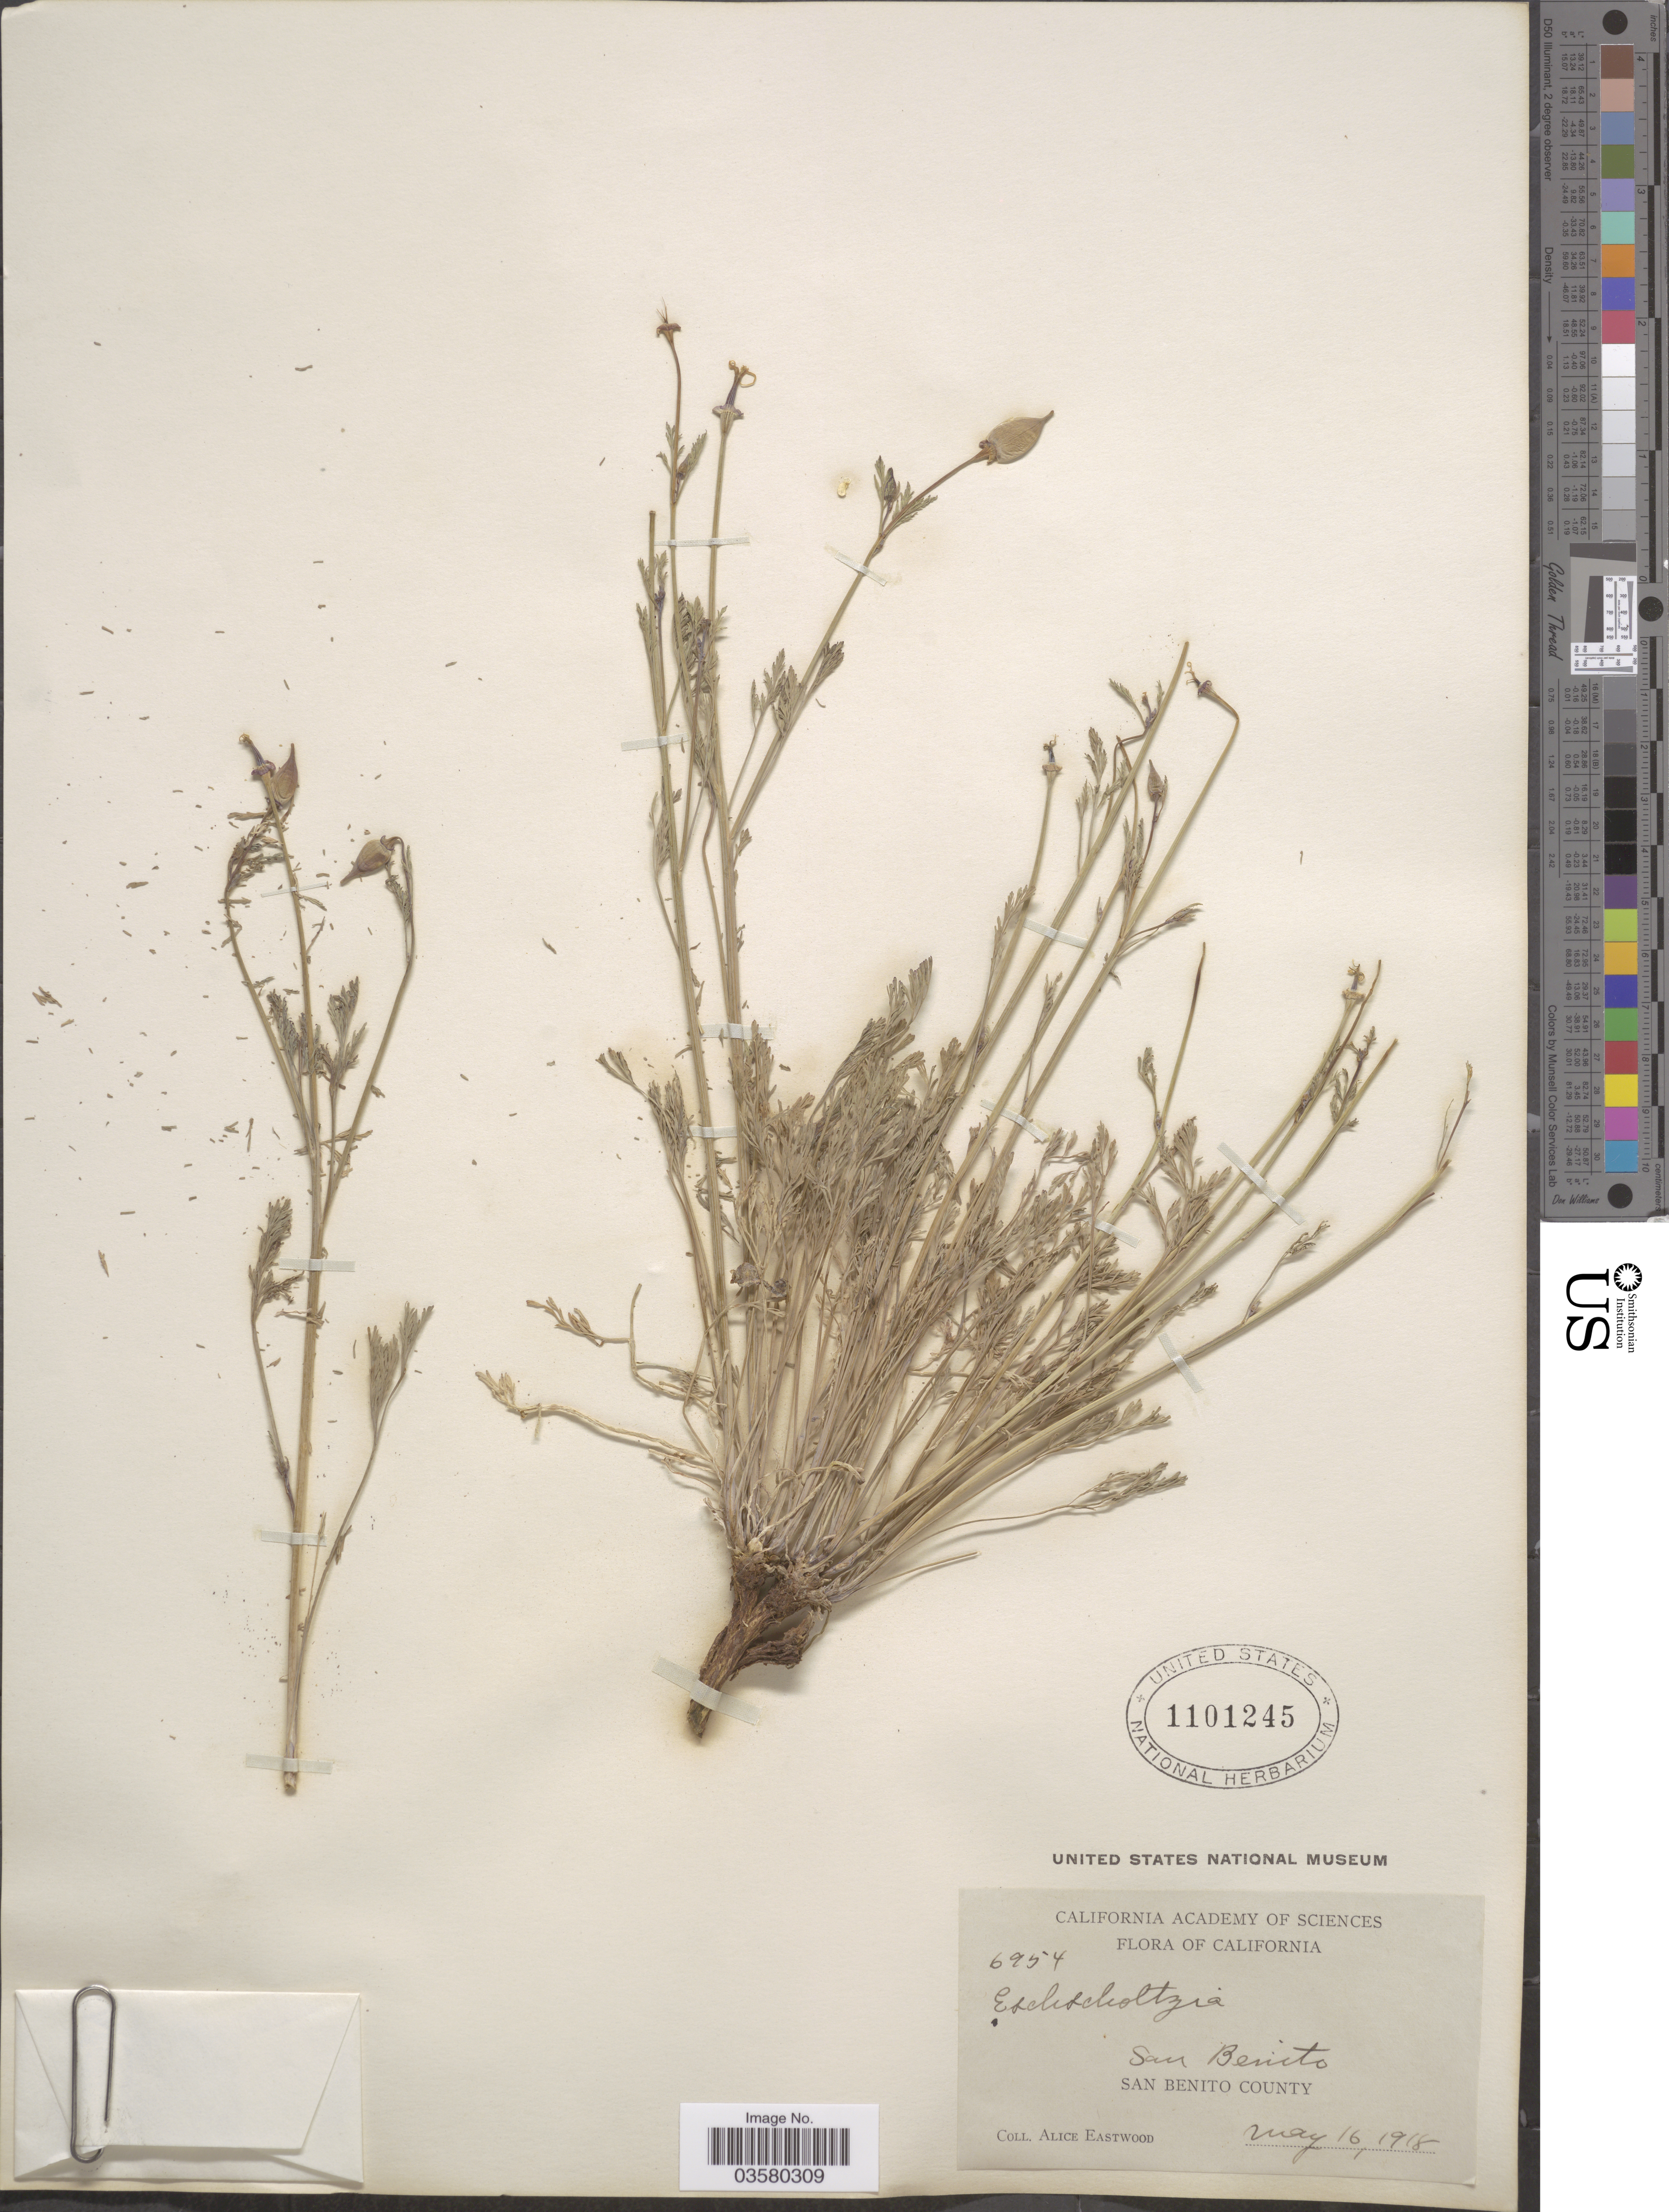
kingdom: Plantae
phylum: Tracheophyta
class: Magnoliopsida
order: Ranunculales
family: Papaveraceae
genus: Eschscholzia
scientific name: Eschscholzia californica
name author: Cham.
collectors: A. Eastwood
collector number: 6954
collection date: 1918-05-16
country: United States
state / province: California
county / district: San Benito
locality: San Benito. San Benito County.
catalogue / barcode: US 1101245